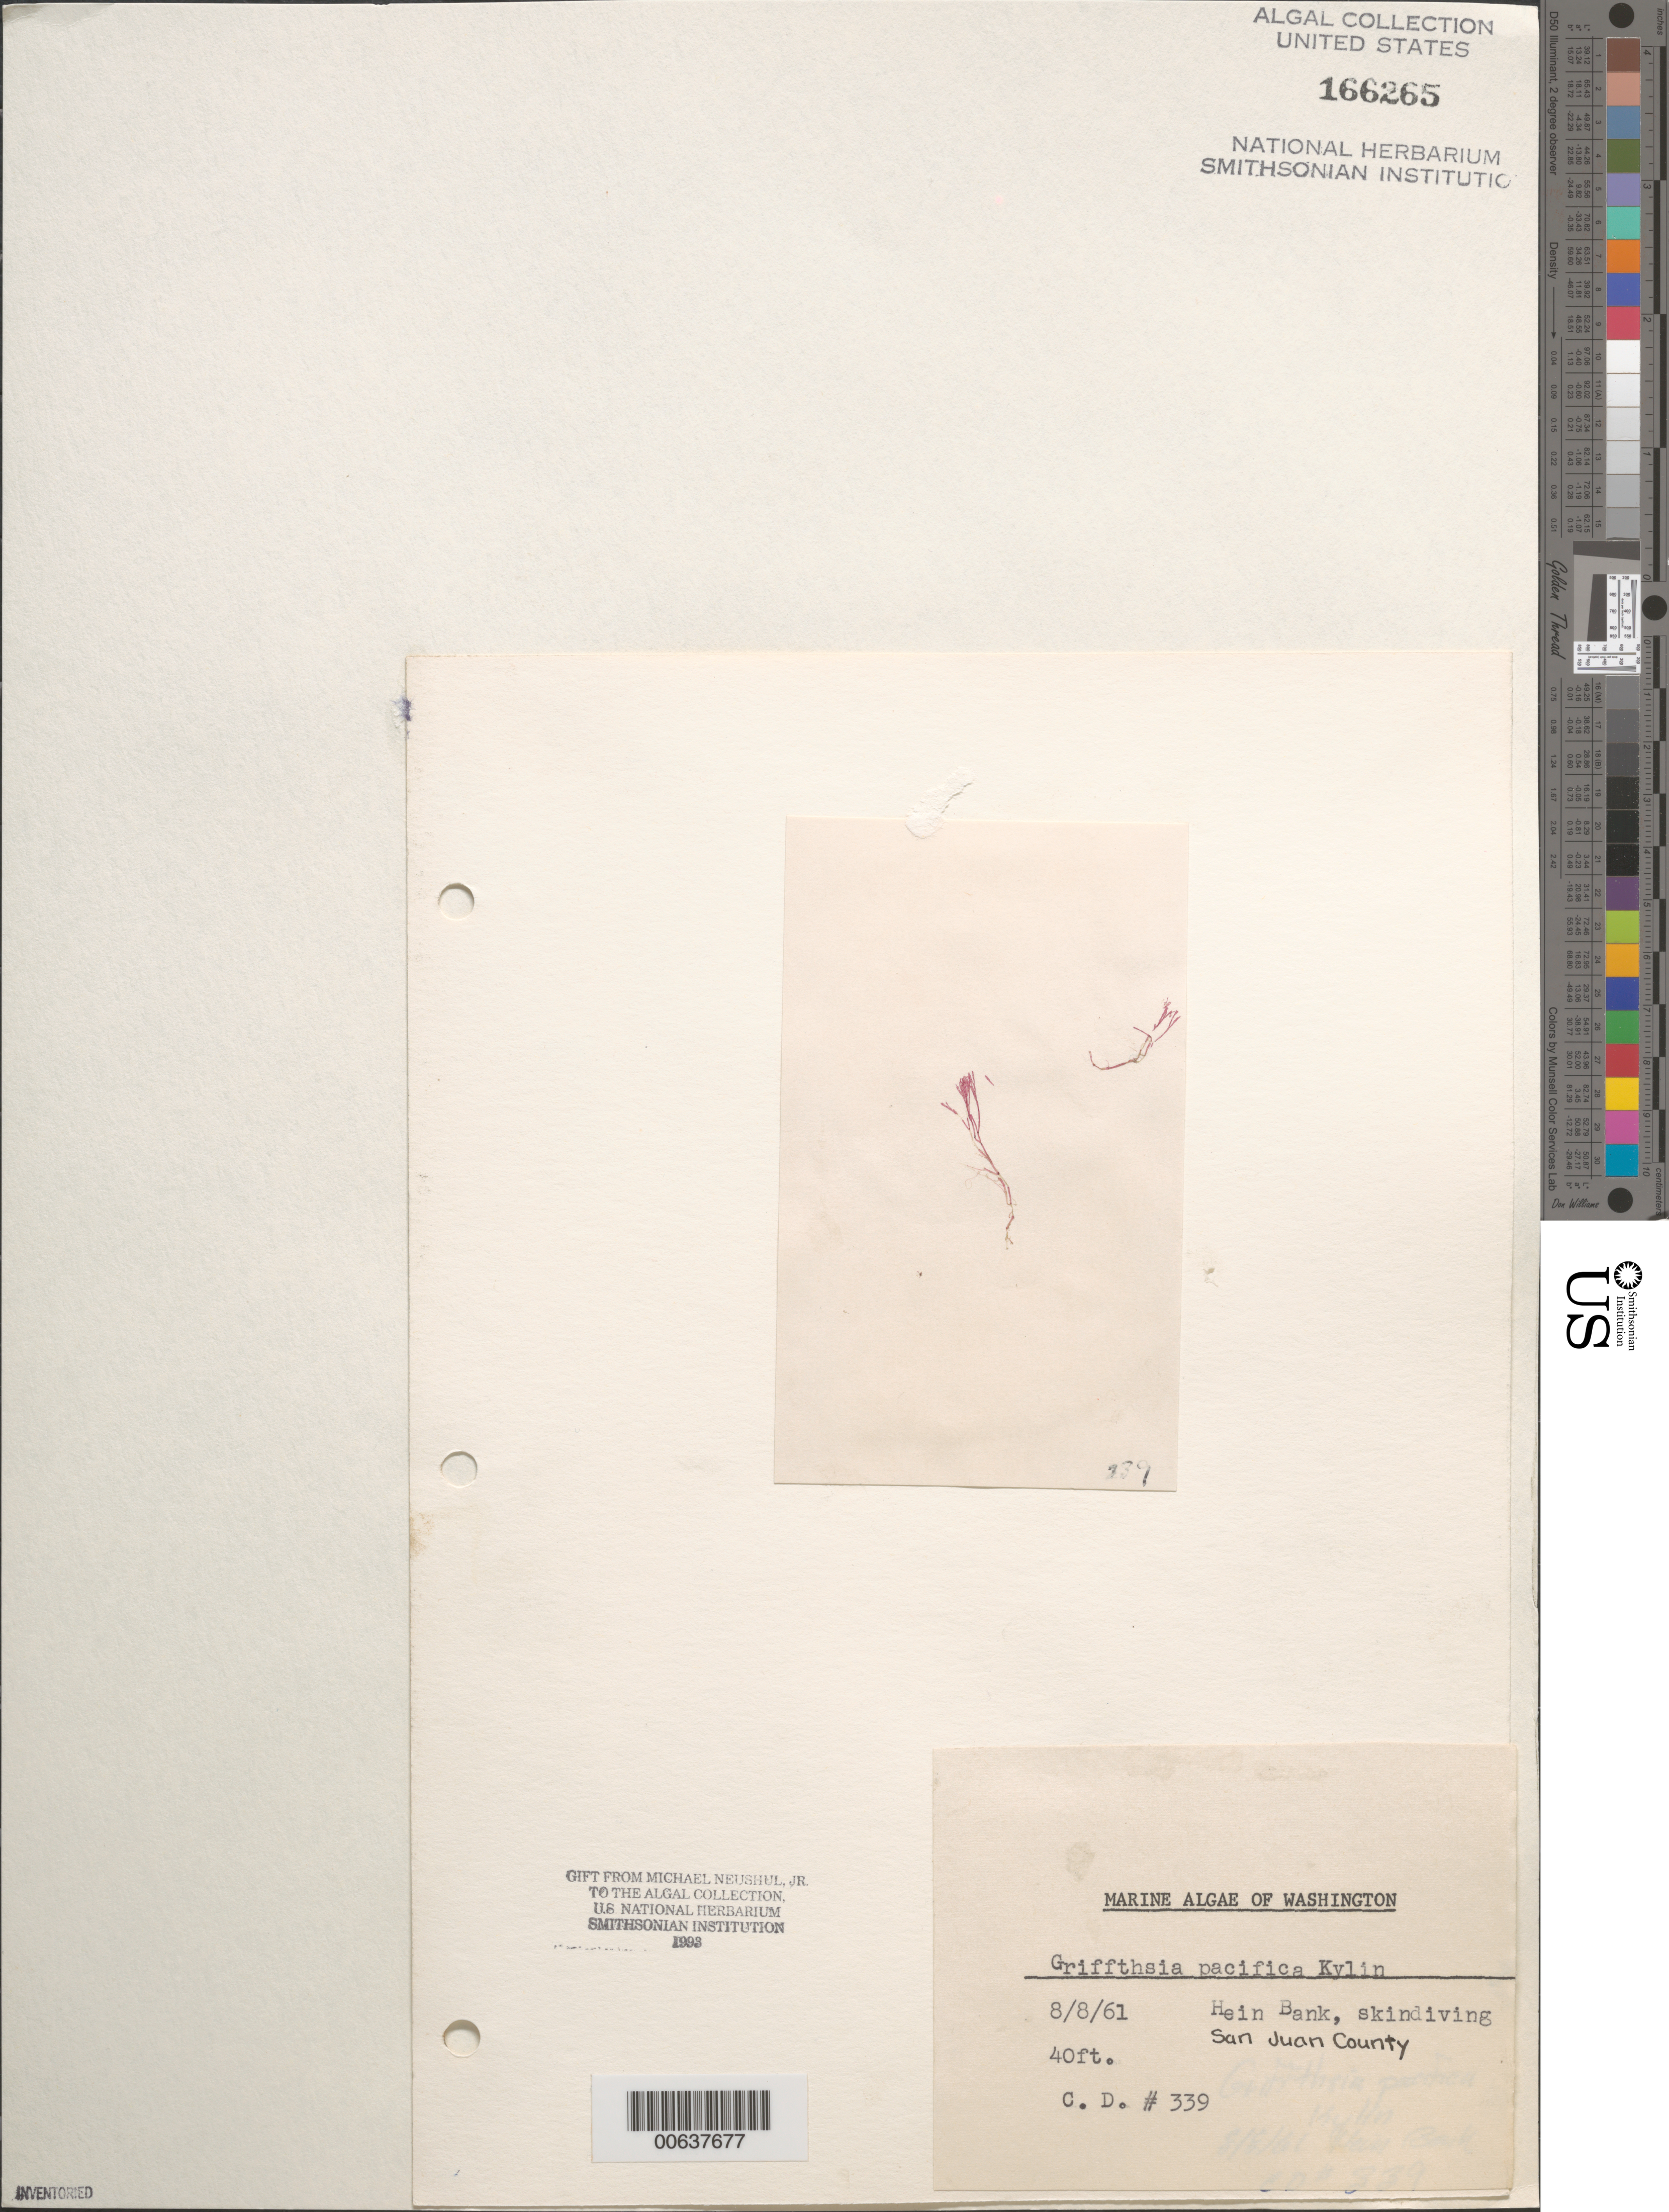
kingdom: Plantae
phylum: Rhodophyta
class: Florideophyceae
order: Ceramiales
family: Wrangeliaceae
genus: Griffithsia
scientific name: Griffithsia pacifica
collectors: C. D.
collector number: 339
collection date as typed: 08 Aug 1961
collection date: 1961-08-08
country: United States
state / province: Washington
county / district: San Juan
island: San Juan Islands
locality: Hein Bank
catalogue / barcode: US 166265